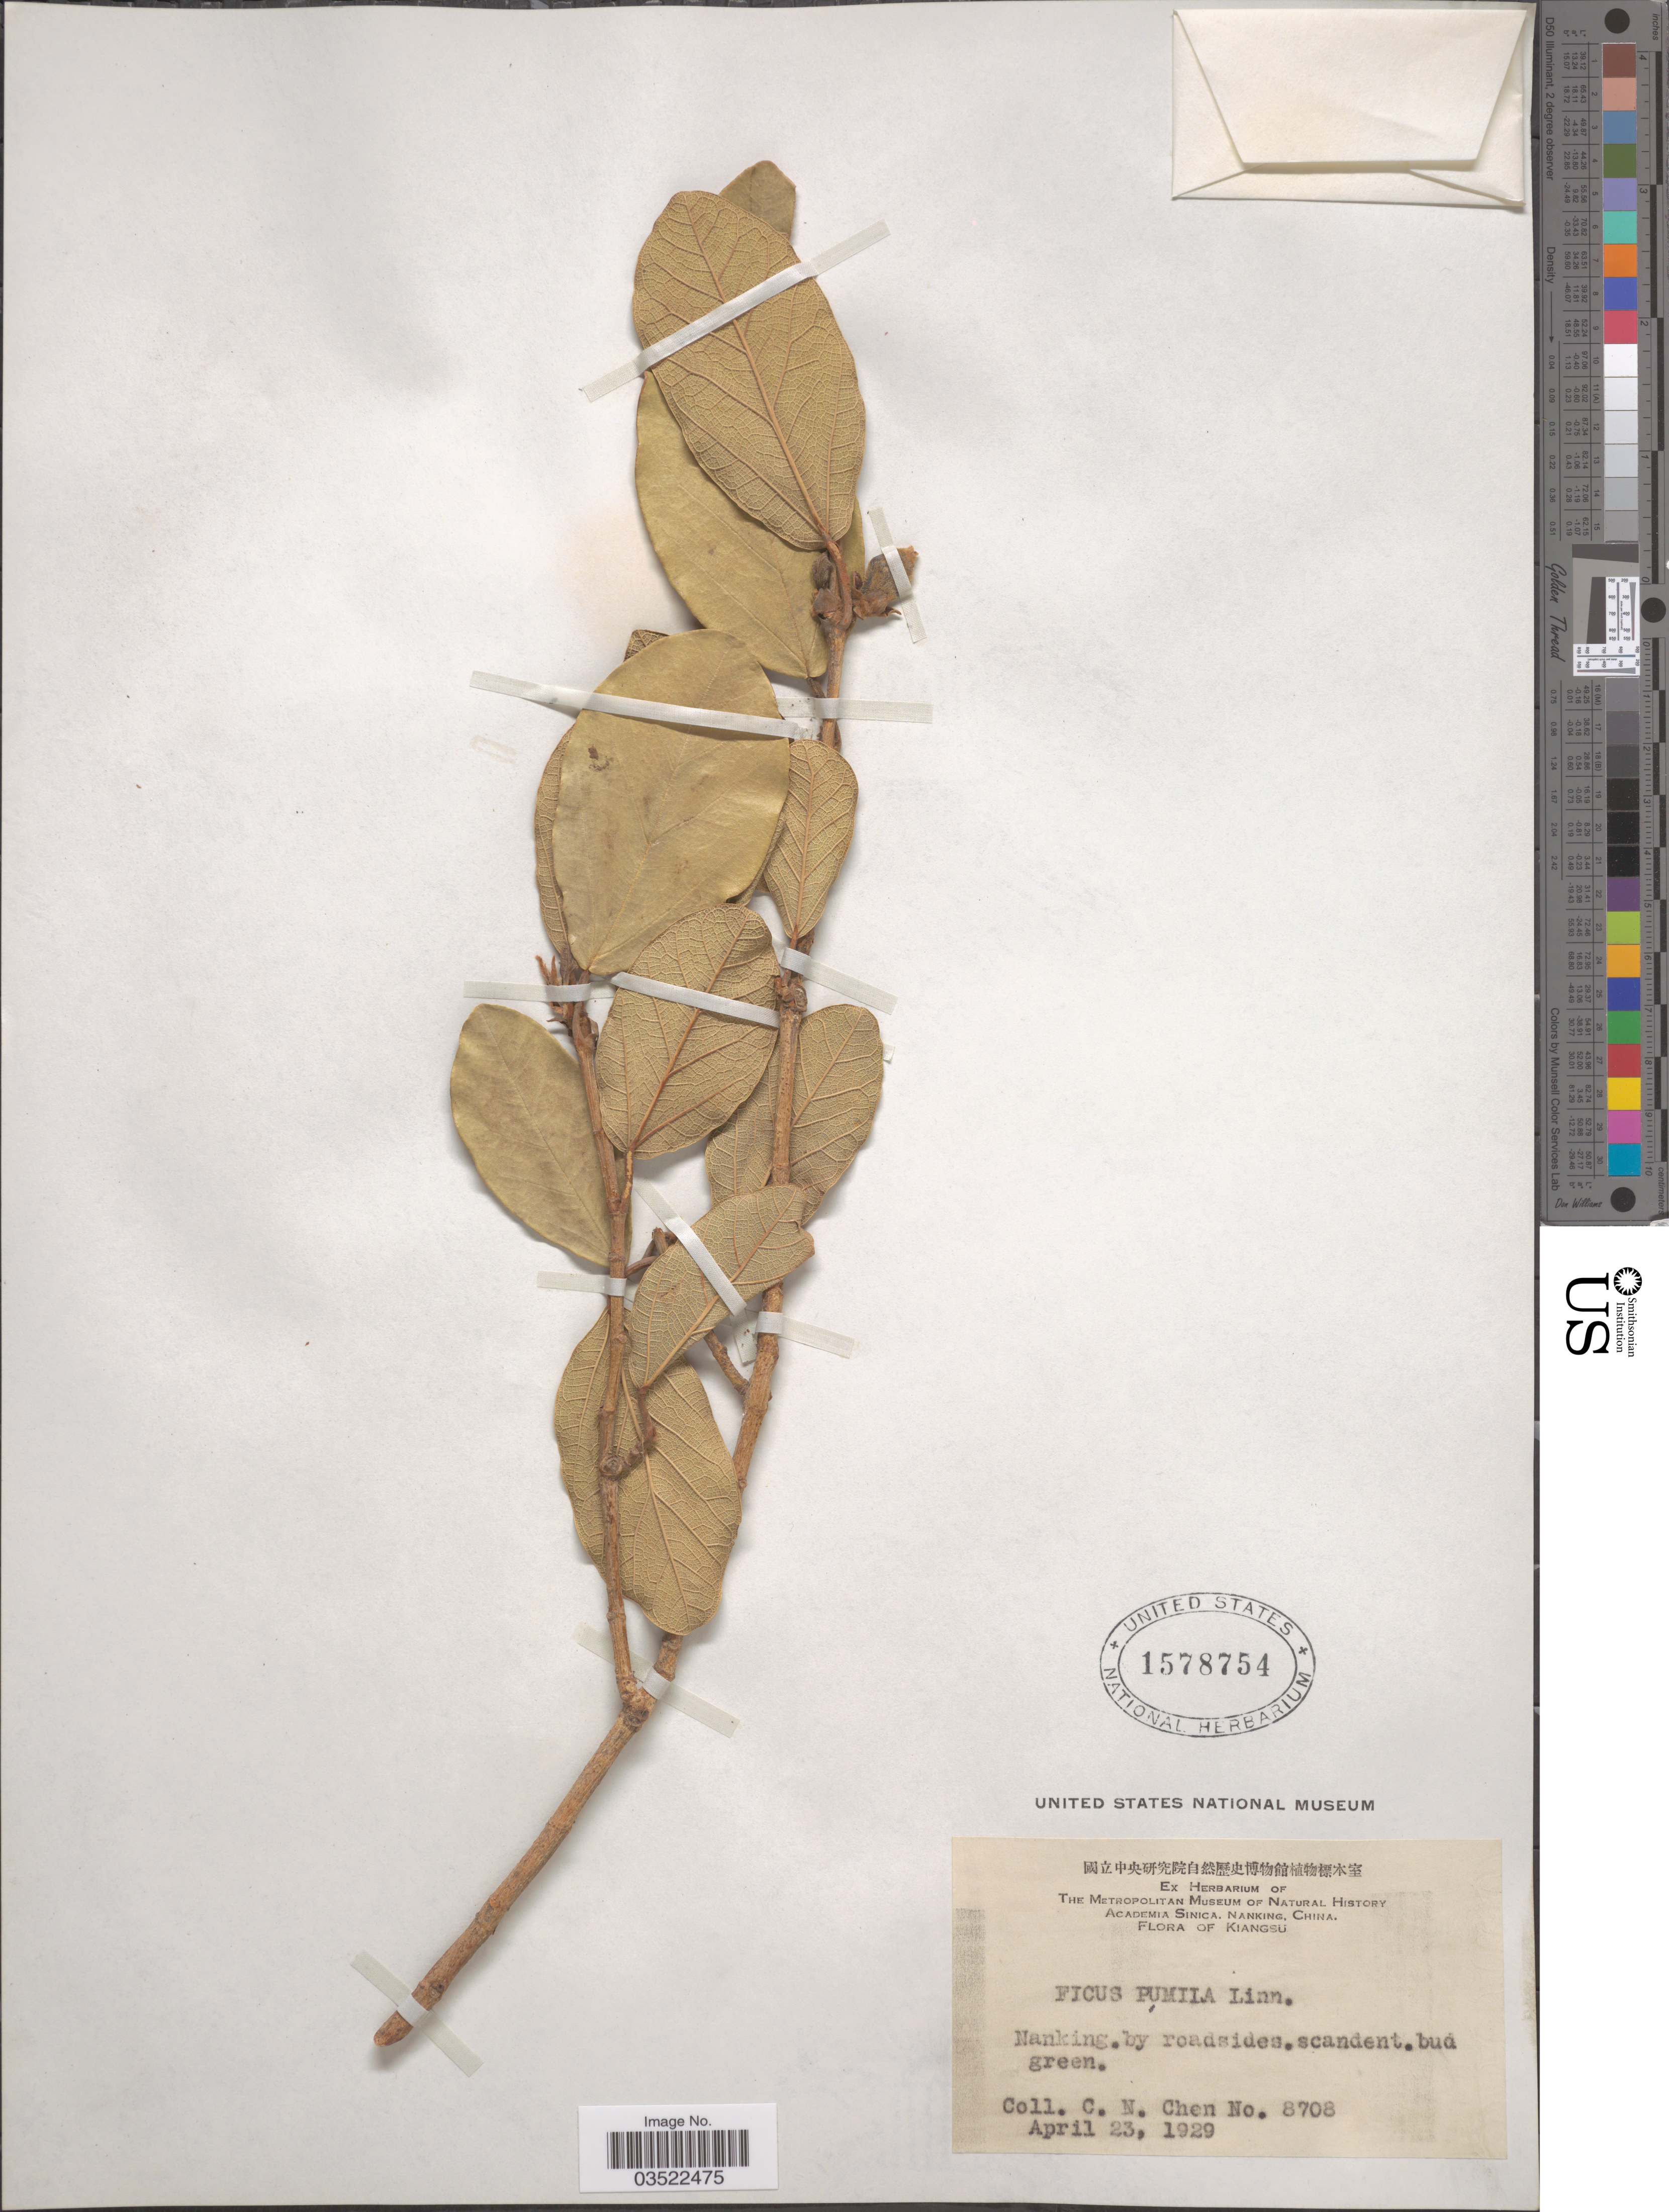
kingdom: Plantae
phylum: Tracheophyta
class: Magnoliopsida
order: Rosales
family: Moraceae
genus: Ficus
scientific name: Ficus pumila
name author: L.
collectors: C. Chen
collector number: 8708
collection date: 1929-04-23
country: China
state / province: Jiangsu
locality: Kiangsu. Nanking.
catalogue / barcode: US 1578754